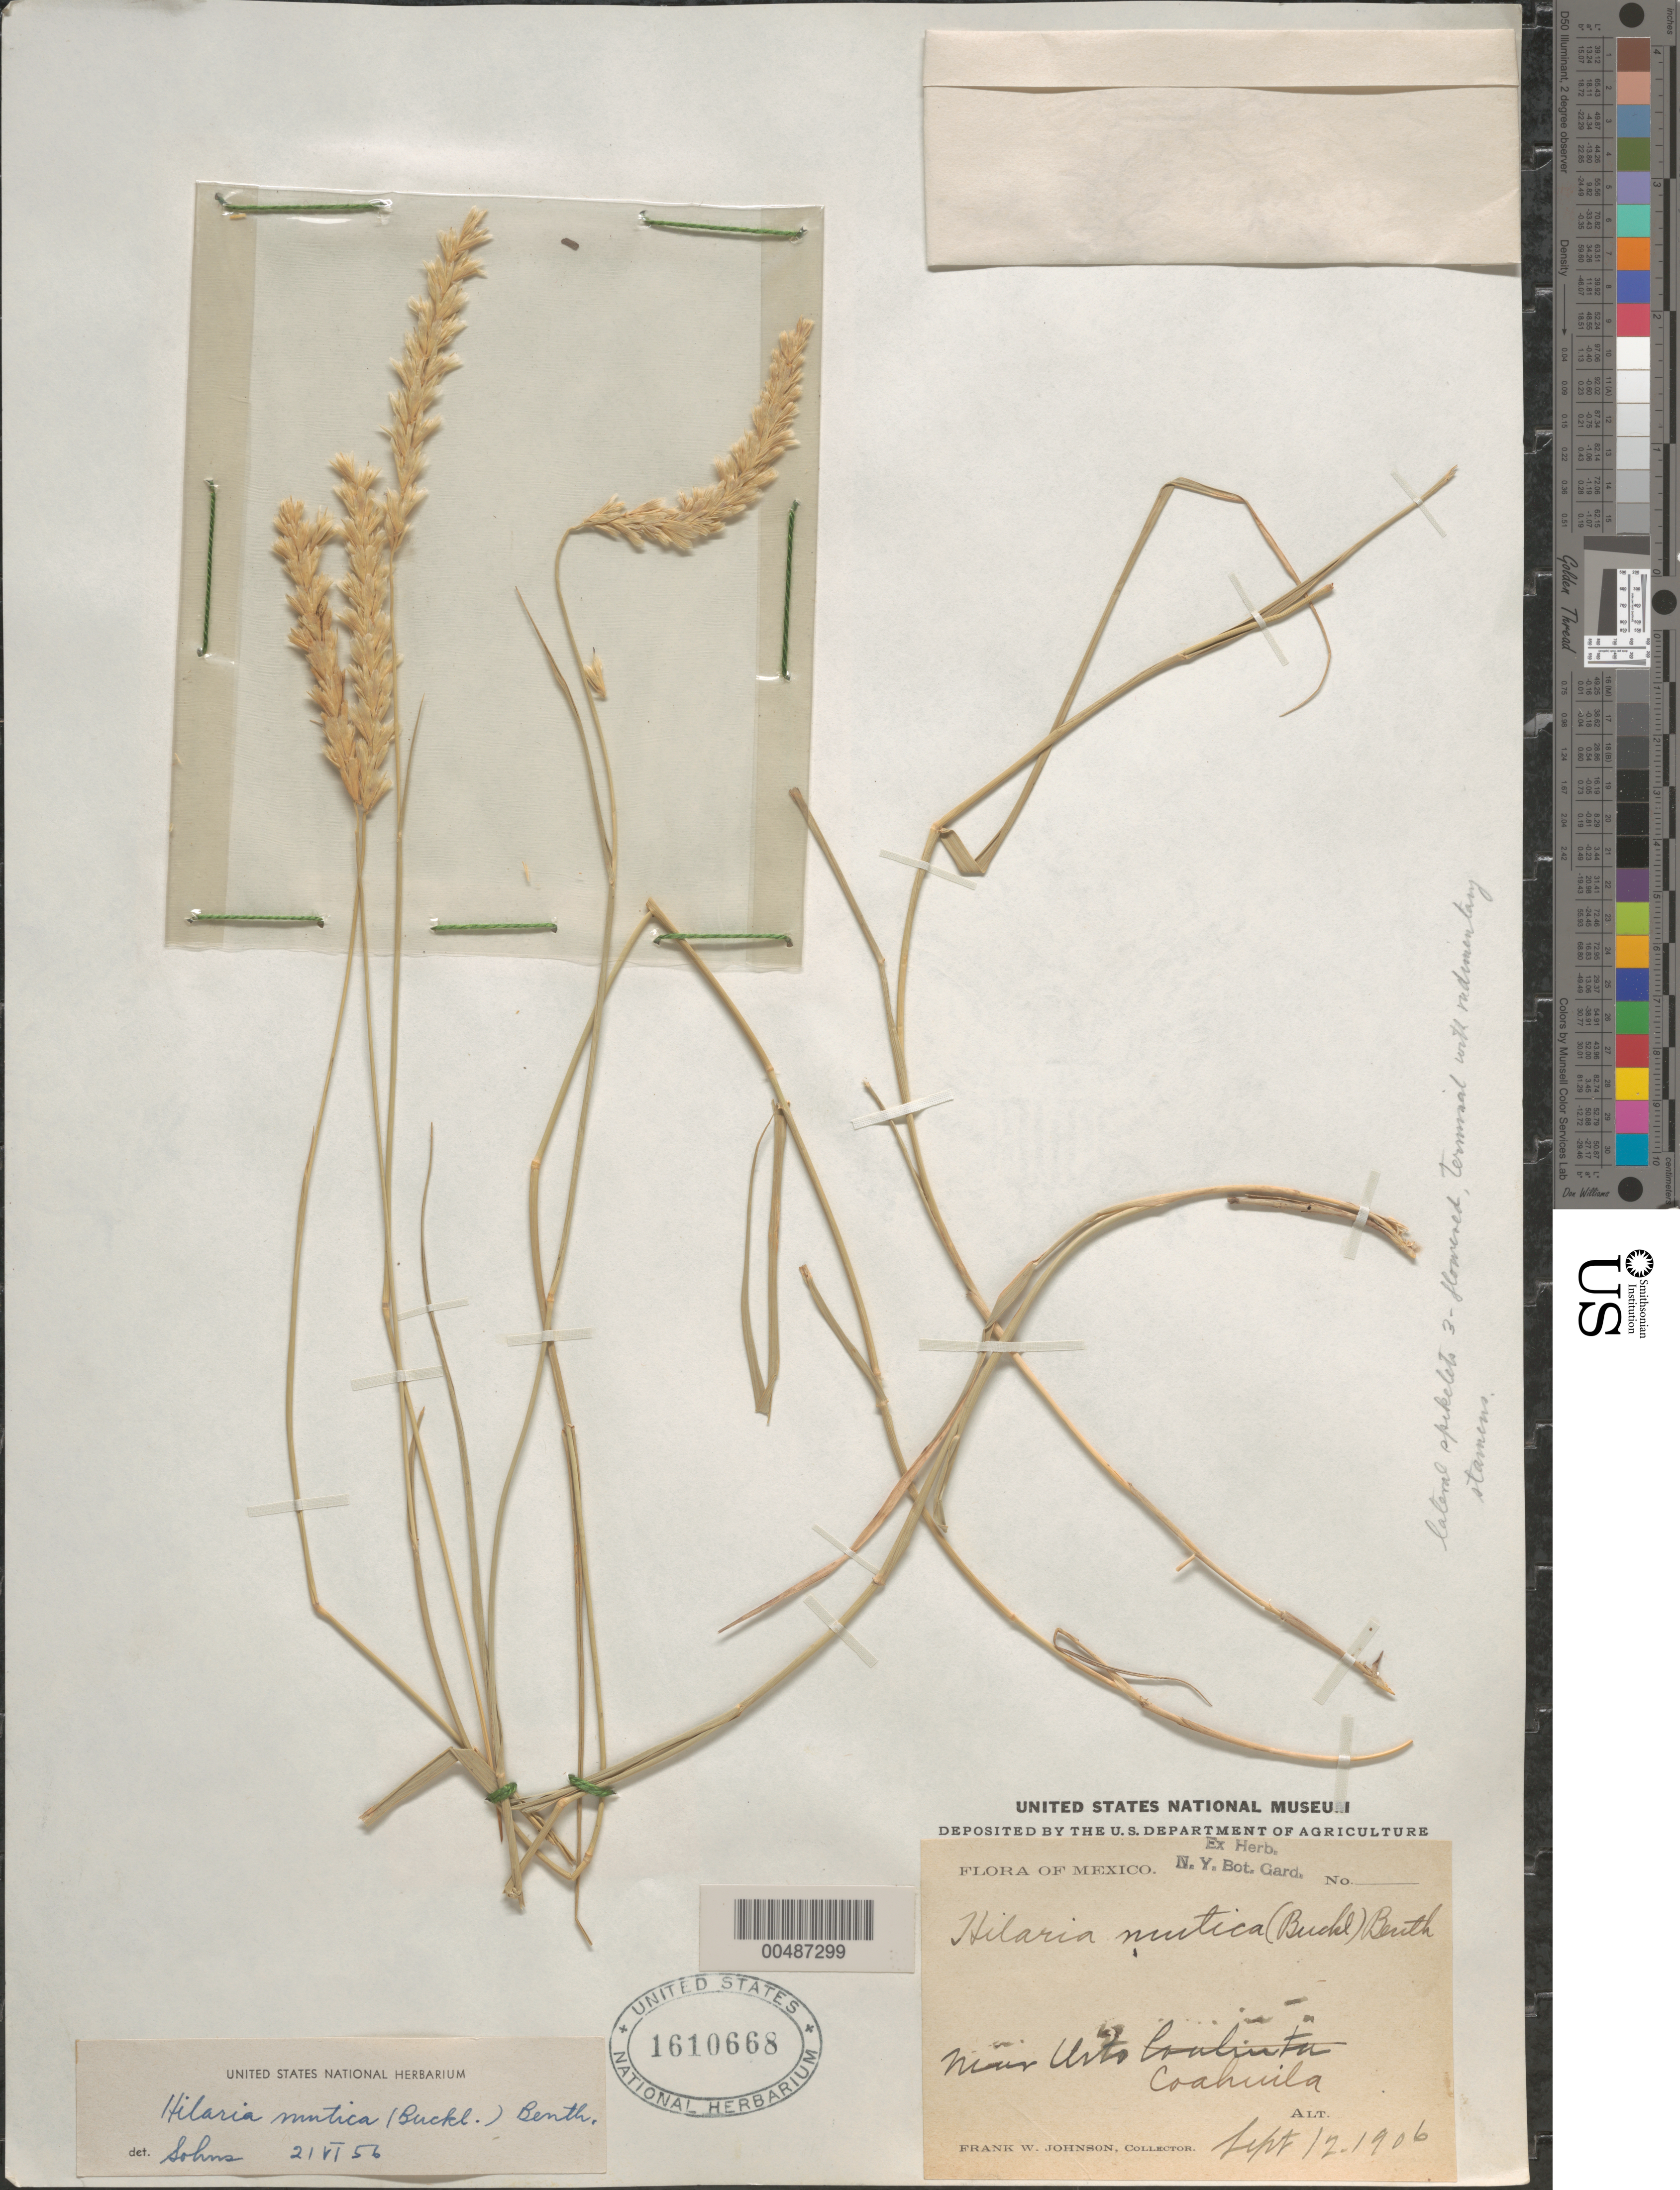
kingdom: Plantae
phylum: Tracheophyta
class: Liliopsida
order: Poales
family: Poaceae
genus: Hilaria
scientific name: Hilaria mutica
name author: (Buckley) Benth.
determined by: Sohns, E. R.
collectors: F. W. Johnson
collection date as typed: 12 Sep 1906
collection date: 1906-09-12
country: Mexico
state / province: Coahuila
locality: Near Urto, Coahuila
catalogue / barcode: US 1610668